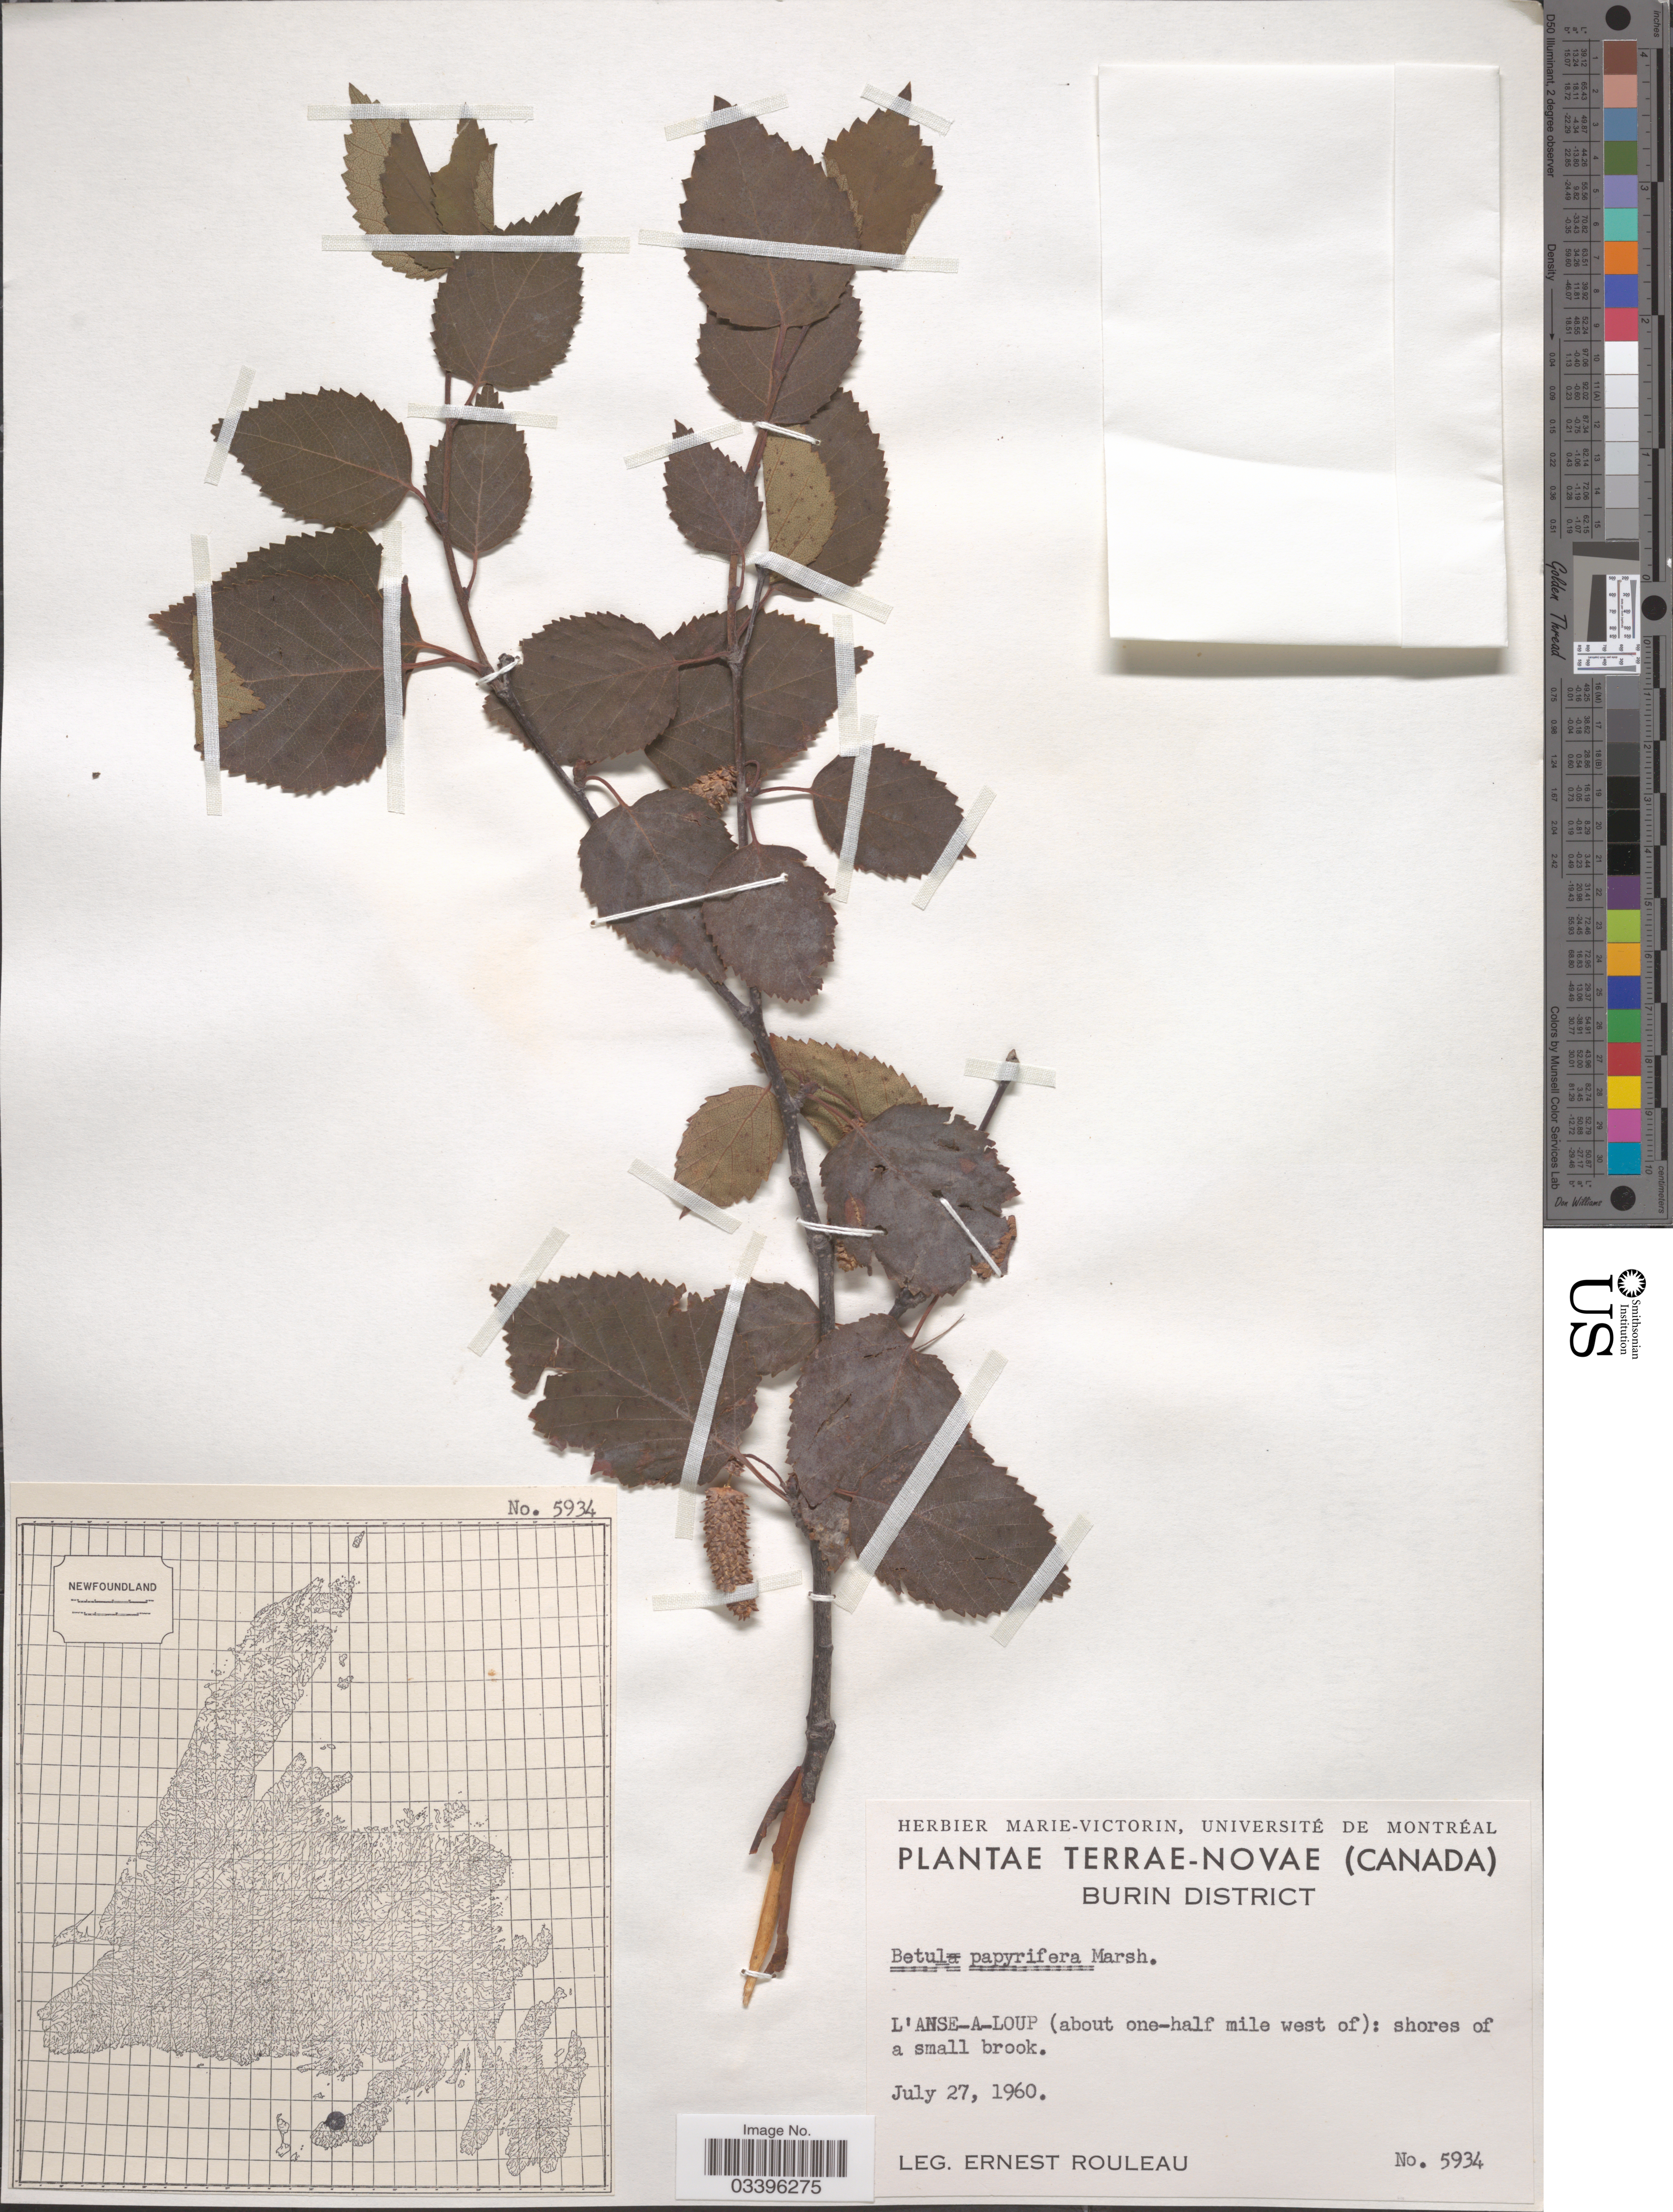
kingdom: Plantae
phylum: Tracheophyta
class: Magnoliopsida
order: Fagales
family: Betulaceae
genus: Betula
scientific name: Betula papyrifera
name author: Marshall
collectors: E. Rouleau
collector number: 5934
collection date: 1960-07-27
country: Canada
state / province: Newfoundland and Labrador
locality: Terrae-Novae. Burin District. L'Anse-a-Loup (about one-half mile west of): shores of a small brook.